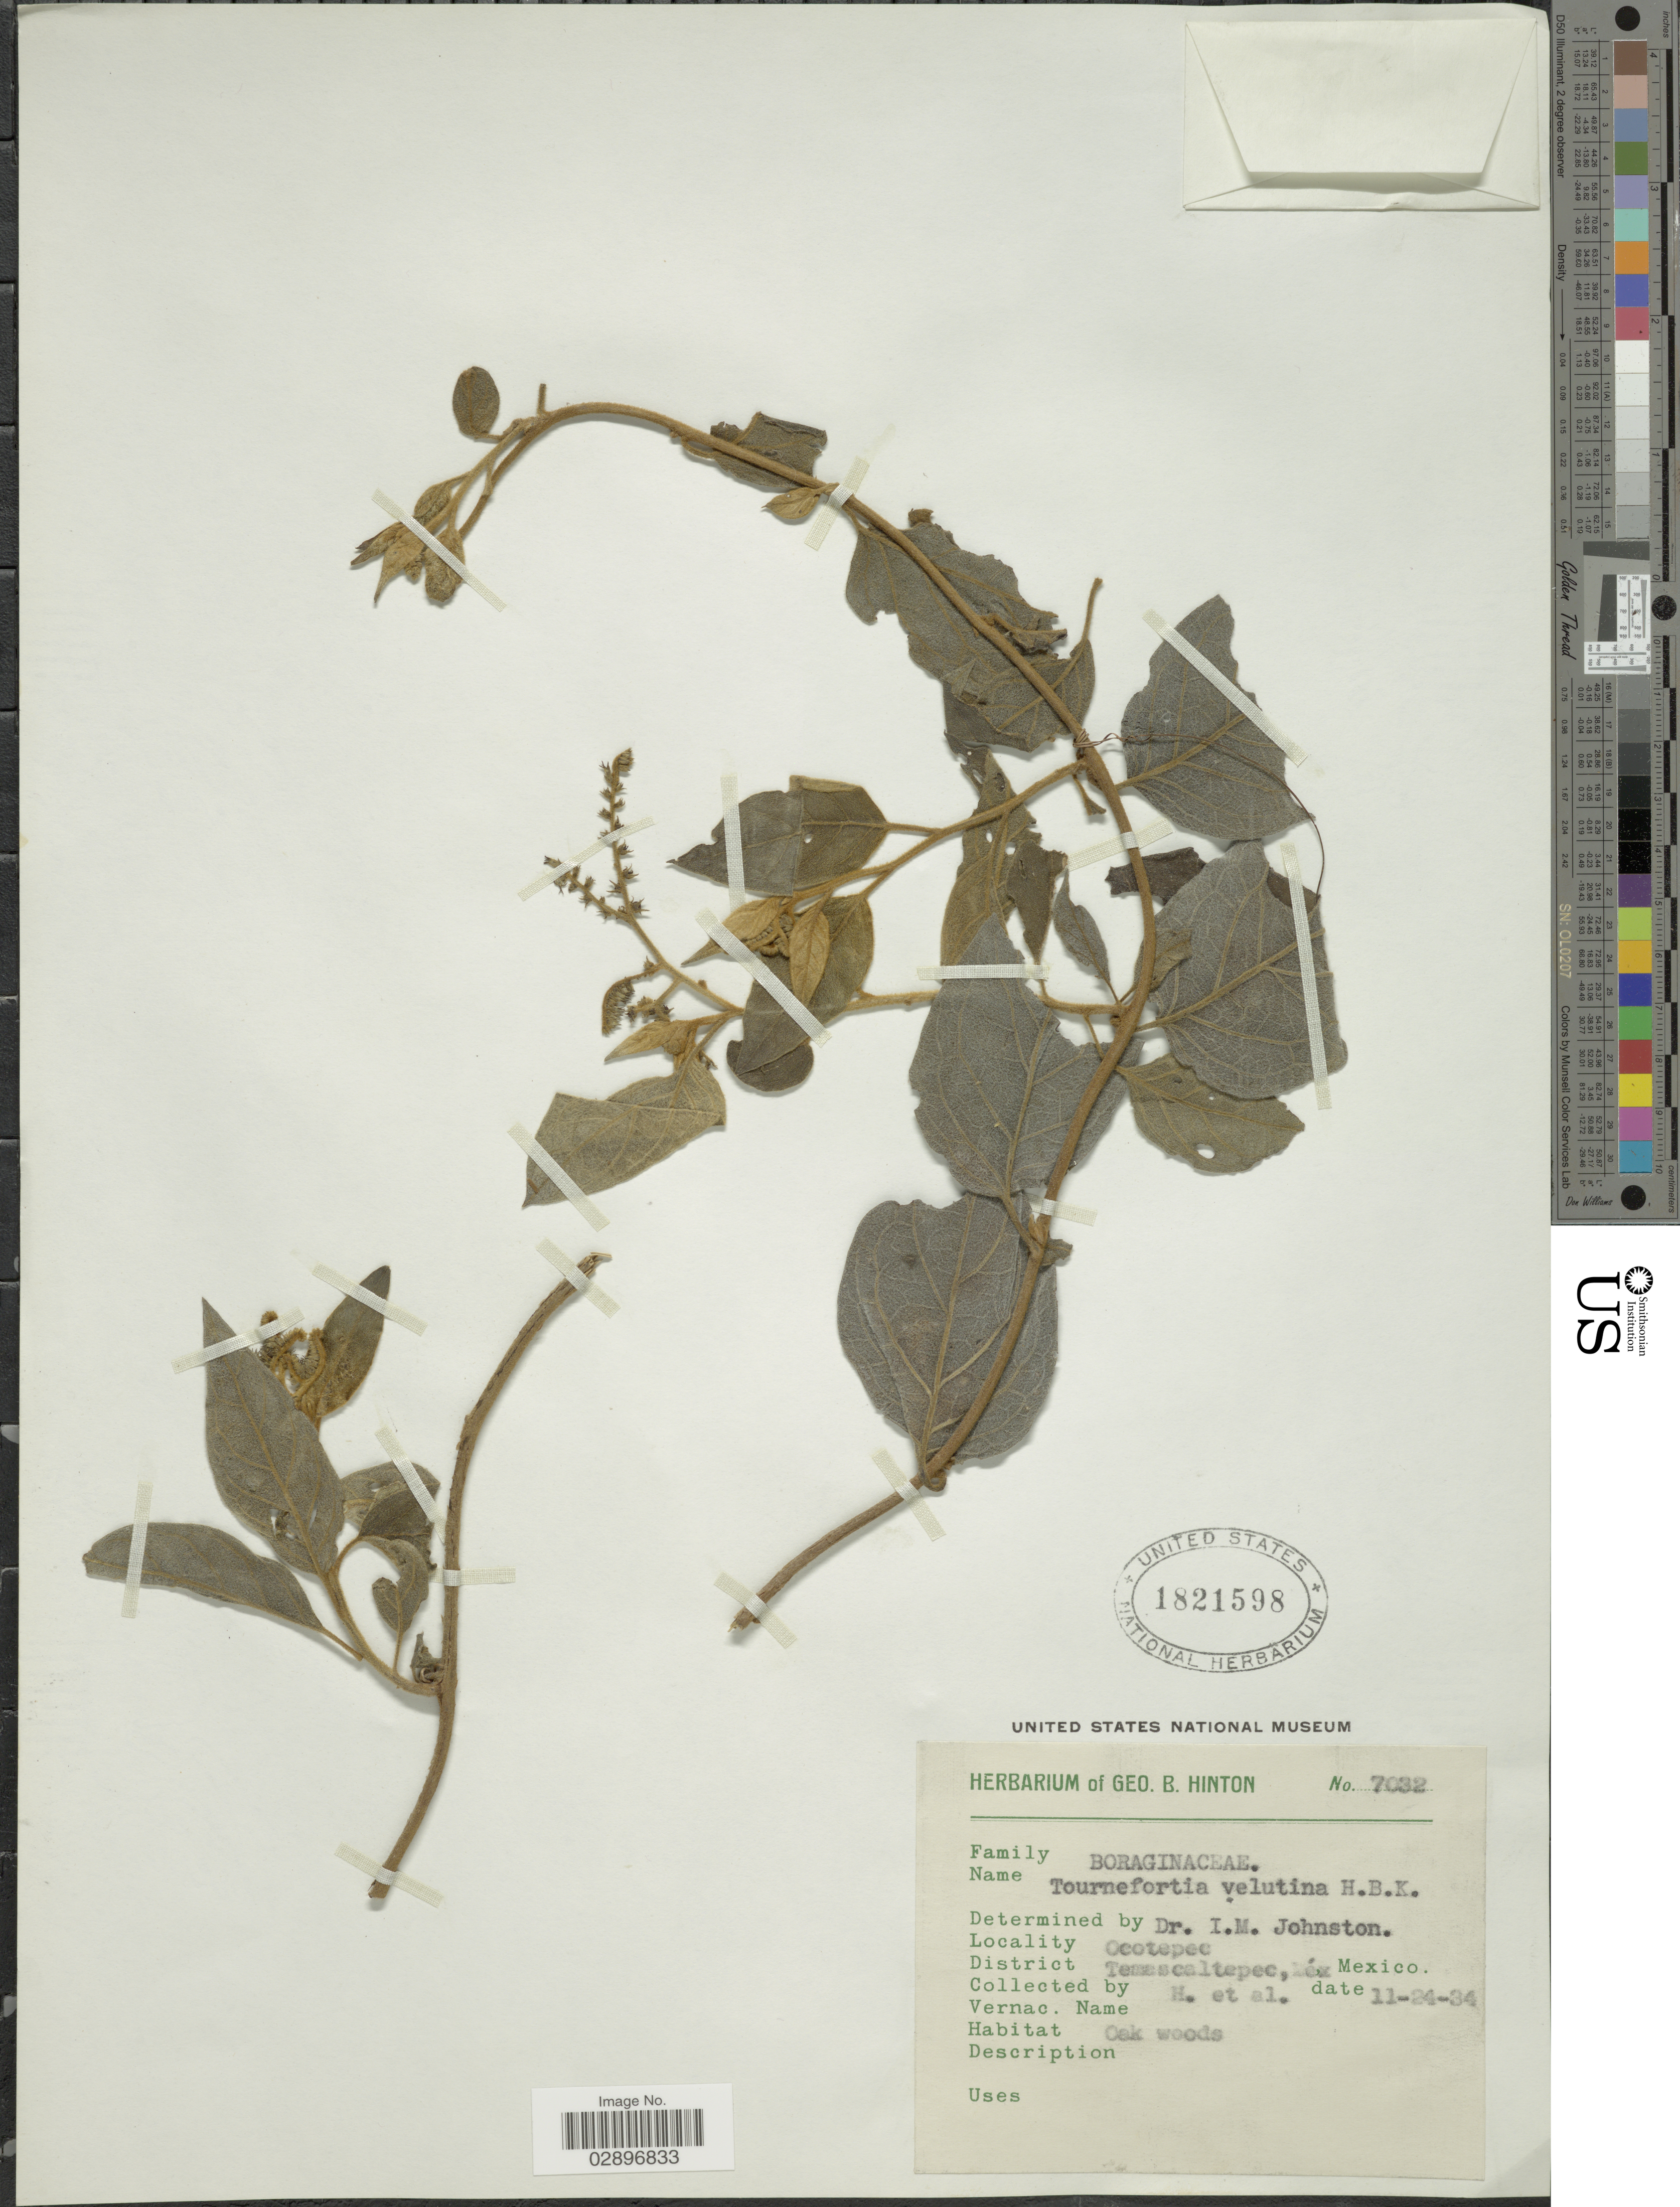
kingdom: Plantae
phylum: Tracheophyta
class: Magnoliopsida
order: Boraginales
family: Heliotropiaceae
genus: Tournefortia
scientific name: Tournefortia velutina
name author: Kunth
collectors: G. B. Hinton & et al.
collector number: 7032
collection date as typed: Transcribed d/m/y: 24/11/34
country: Mexico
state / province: México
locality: Ocotepec. District Temascaltepec.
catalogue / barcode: US 1821598